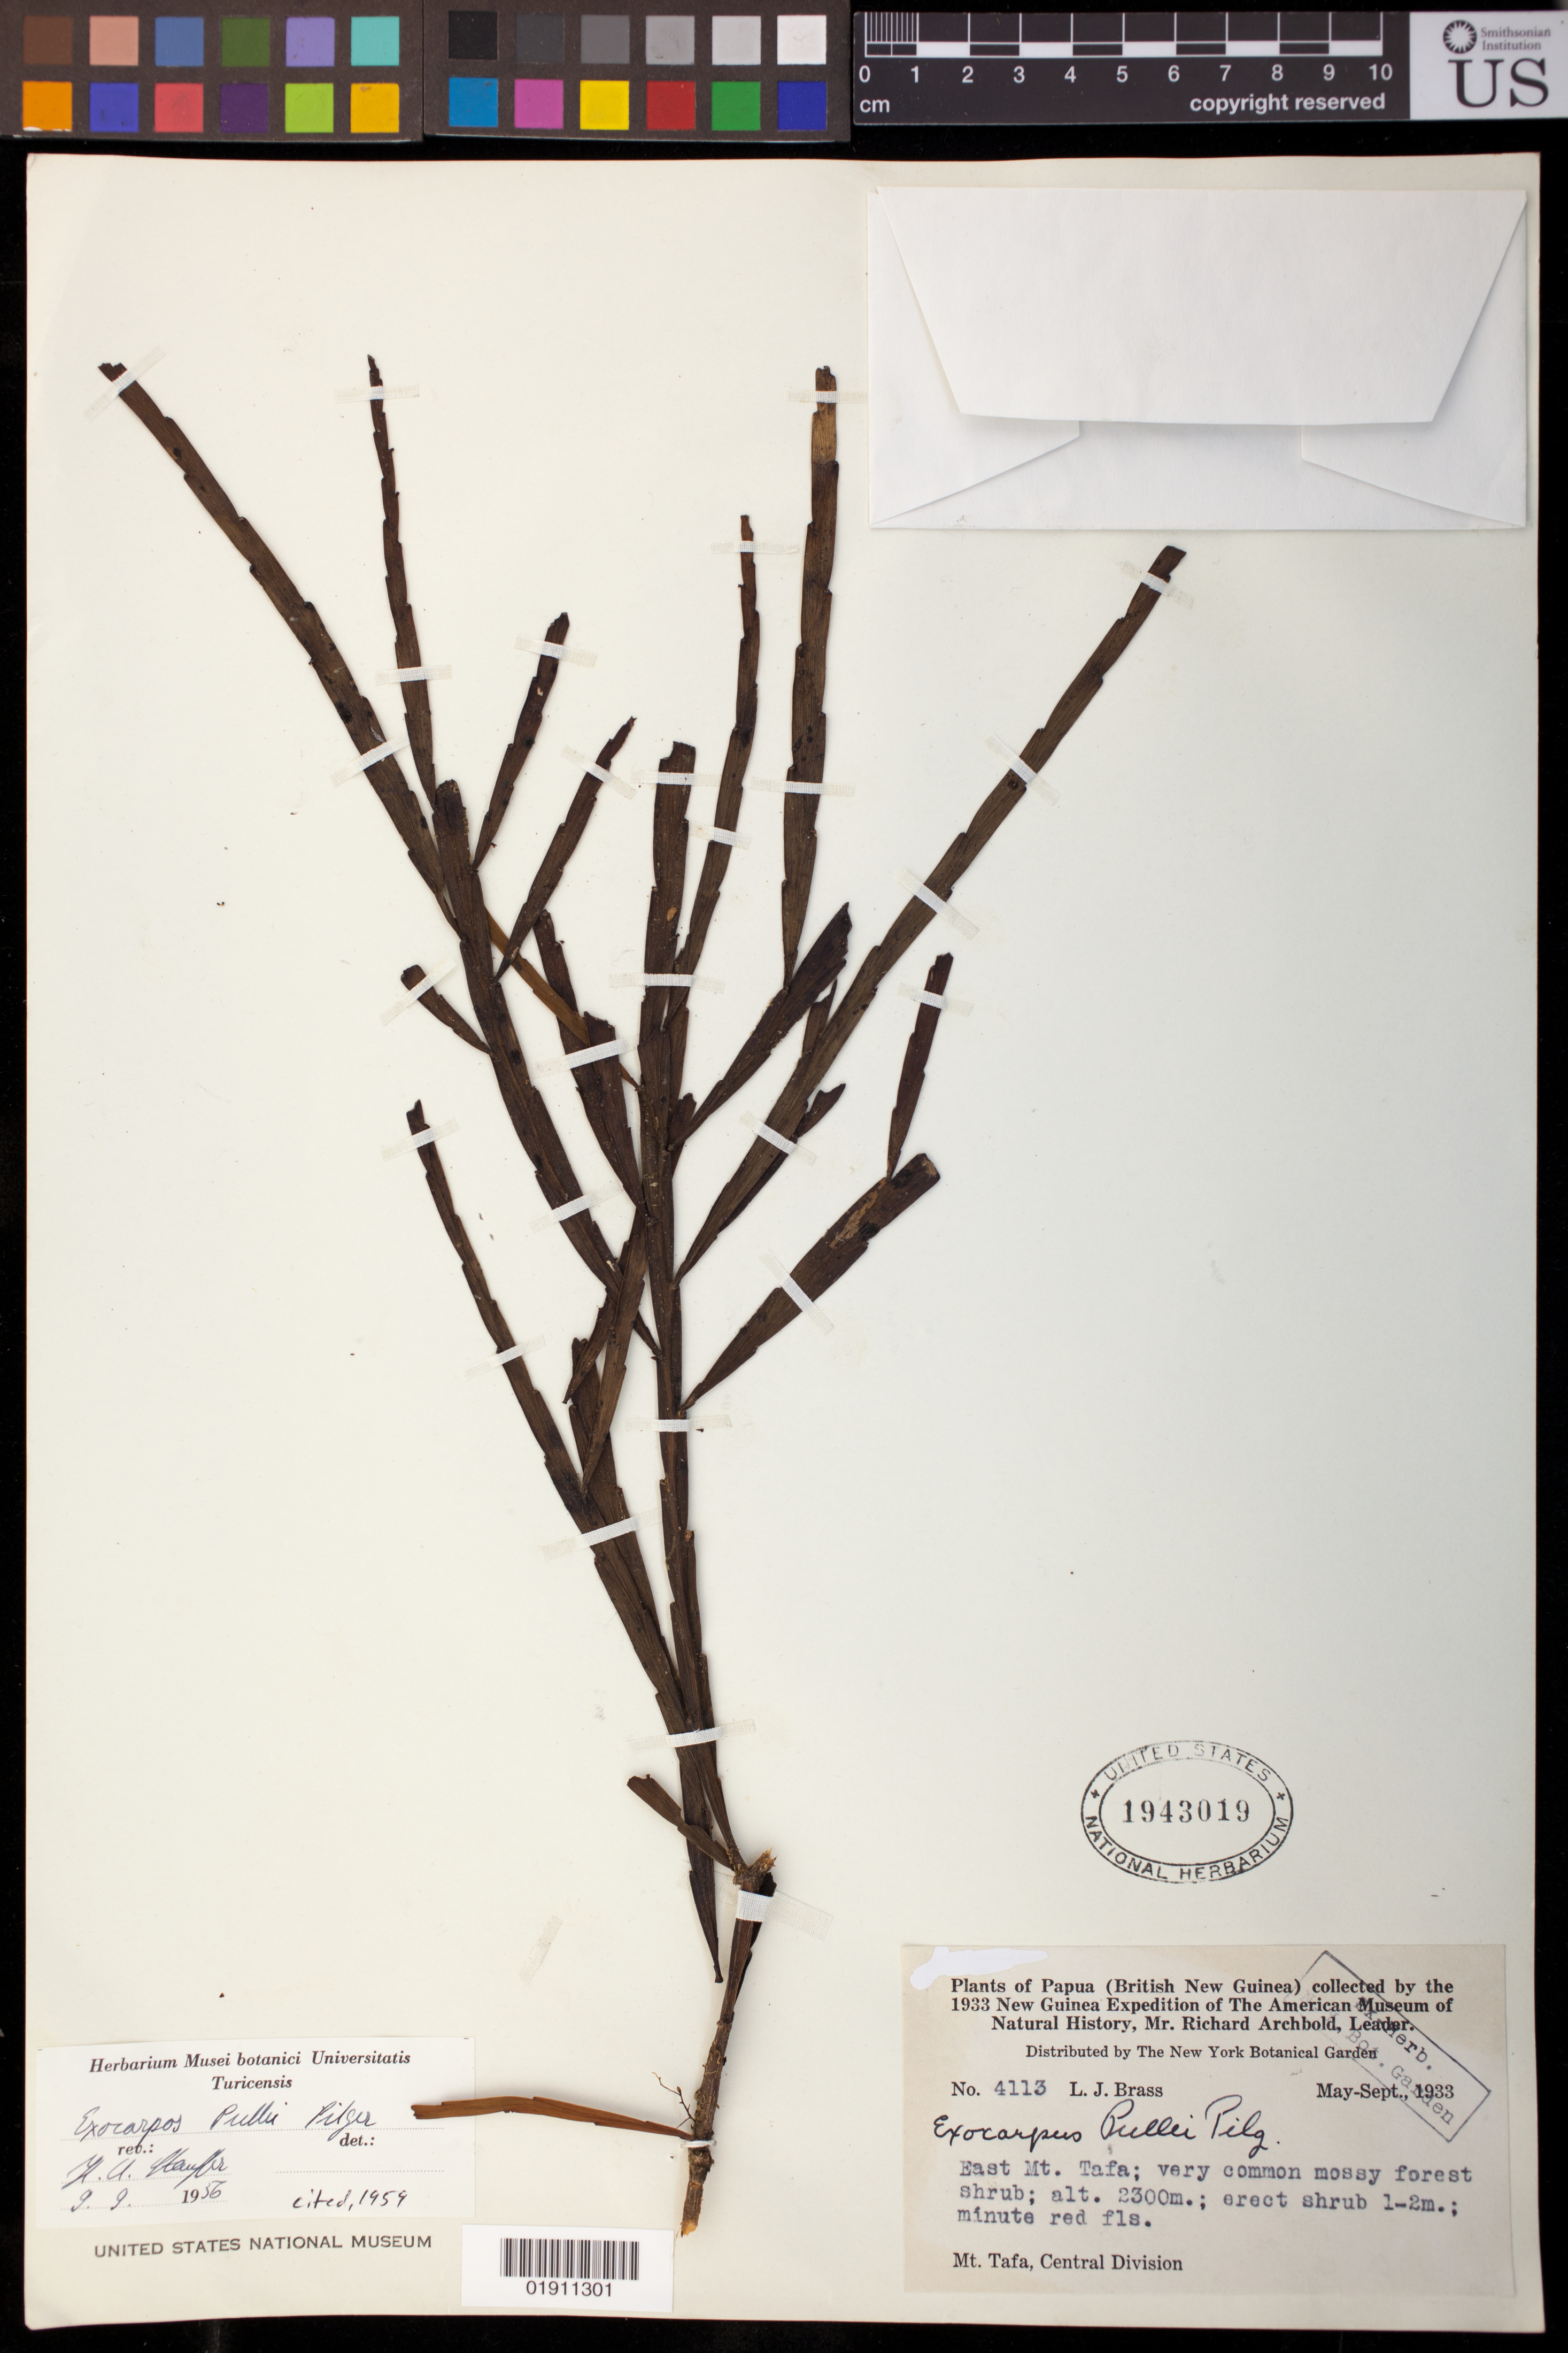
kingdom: Plantae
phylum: Tracheophyta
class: Magnoliopsida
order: Santalales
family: Santalaceae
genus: Exocarpos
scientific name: Exocarpos pullei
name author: Pilg.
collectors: L. J. Brass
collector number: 4113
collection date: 1933-05/1933-09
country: Papua New Guinea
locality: East Mt. Tafa, Central Division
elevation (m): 2300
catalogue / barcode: US 1943019